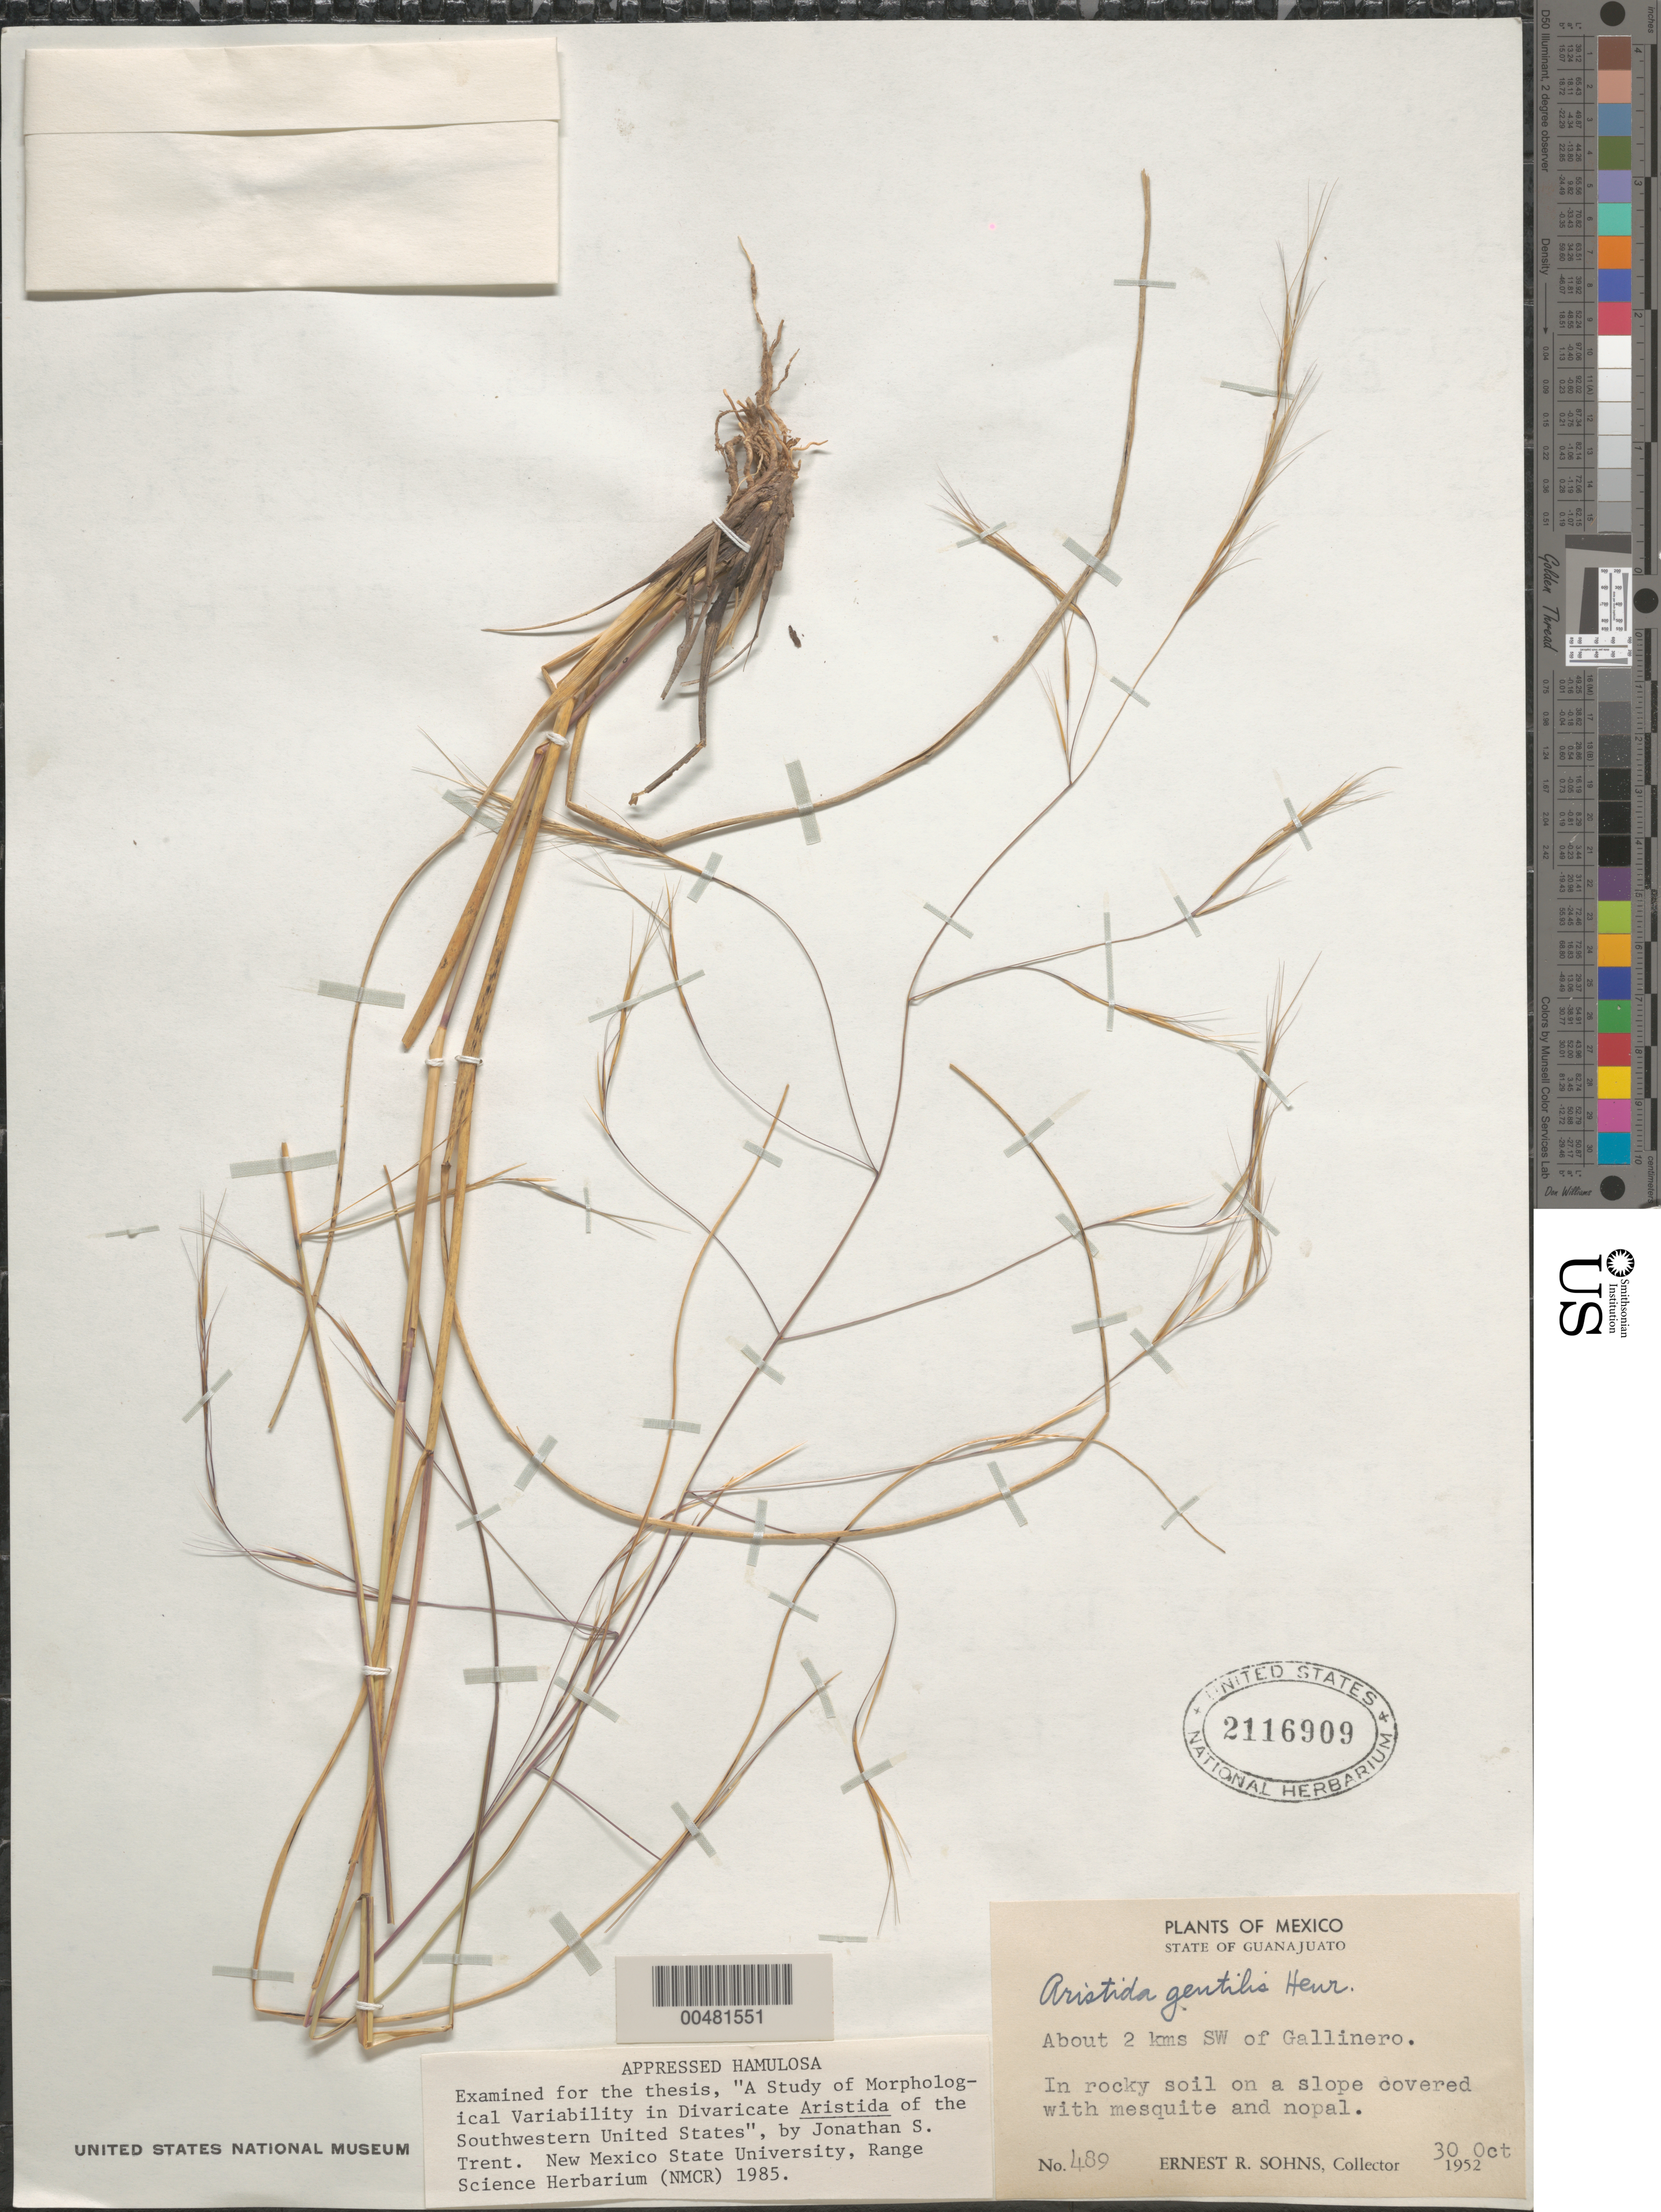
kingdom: Plantae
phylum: Tracheophyta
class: Liliopsida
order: Poales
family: Poaceae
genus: Aristida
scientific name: Aristida hamulosa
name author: Henr.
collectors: E. R. Sohns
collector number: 489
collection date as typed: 30 Oct 1952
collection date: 1952-10-30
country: Mexico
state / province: Guanajuato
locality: About 2 km SW of Gallinero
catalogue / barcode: US 2116909